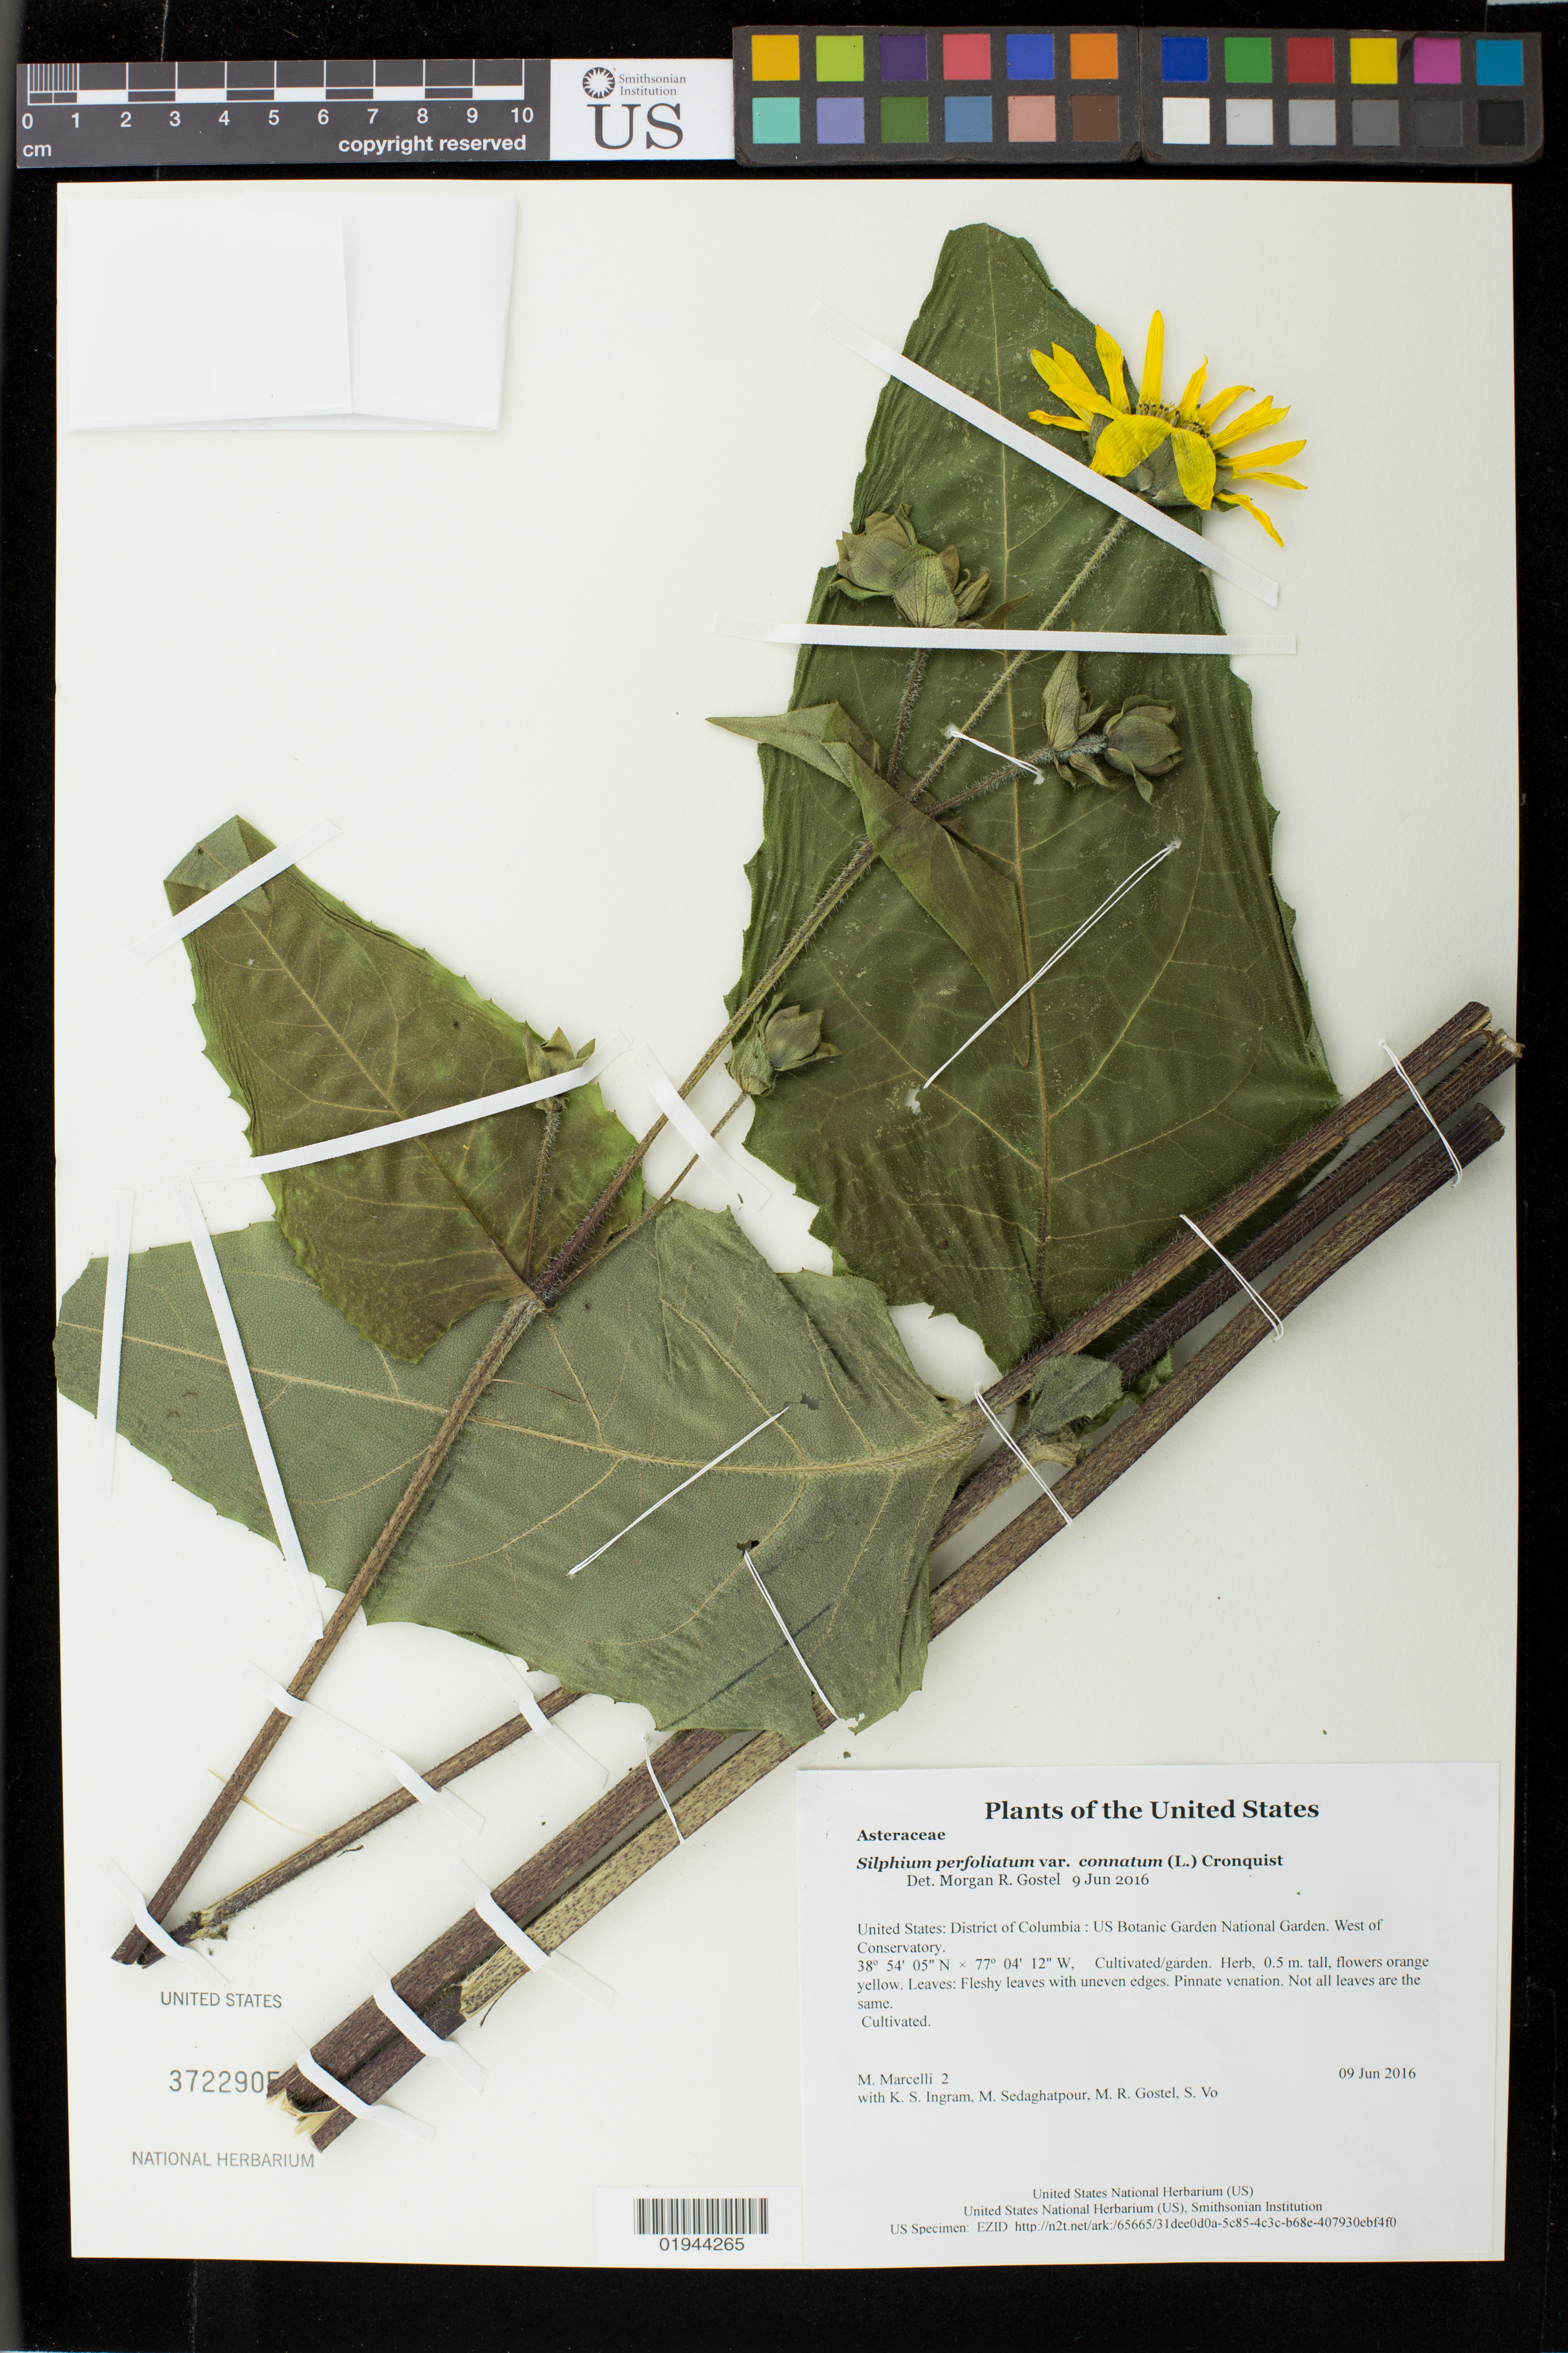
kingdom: Plantae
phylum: Tracheophyta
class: Magnoliopsida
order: Asterales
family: Asteraceae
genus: Silphium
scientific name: Silphium perfoliatum var. connatum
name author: (L.) Cronq.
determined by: Gostel, Morgan R., (BRIT), Botanical Research Institute of Texas (UNITED STATES)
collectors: M. Marcelli, K. S. Ingram, M. Sedaghatpour, M. R. Gostel & S. Vo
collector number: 2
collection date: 2016-06-09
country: United States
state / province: District of Columbia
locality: US Botanic Garden National Garden. West of Conservatory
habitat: Cultivated/garden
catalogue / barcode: US 3722905